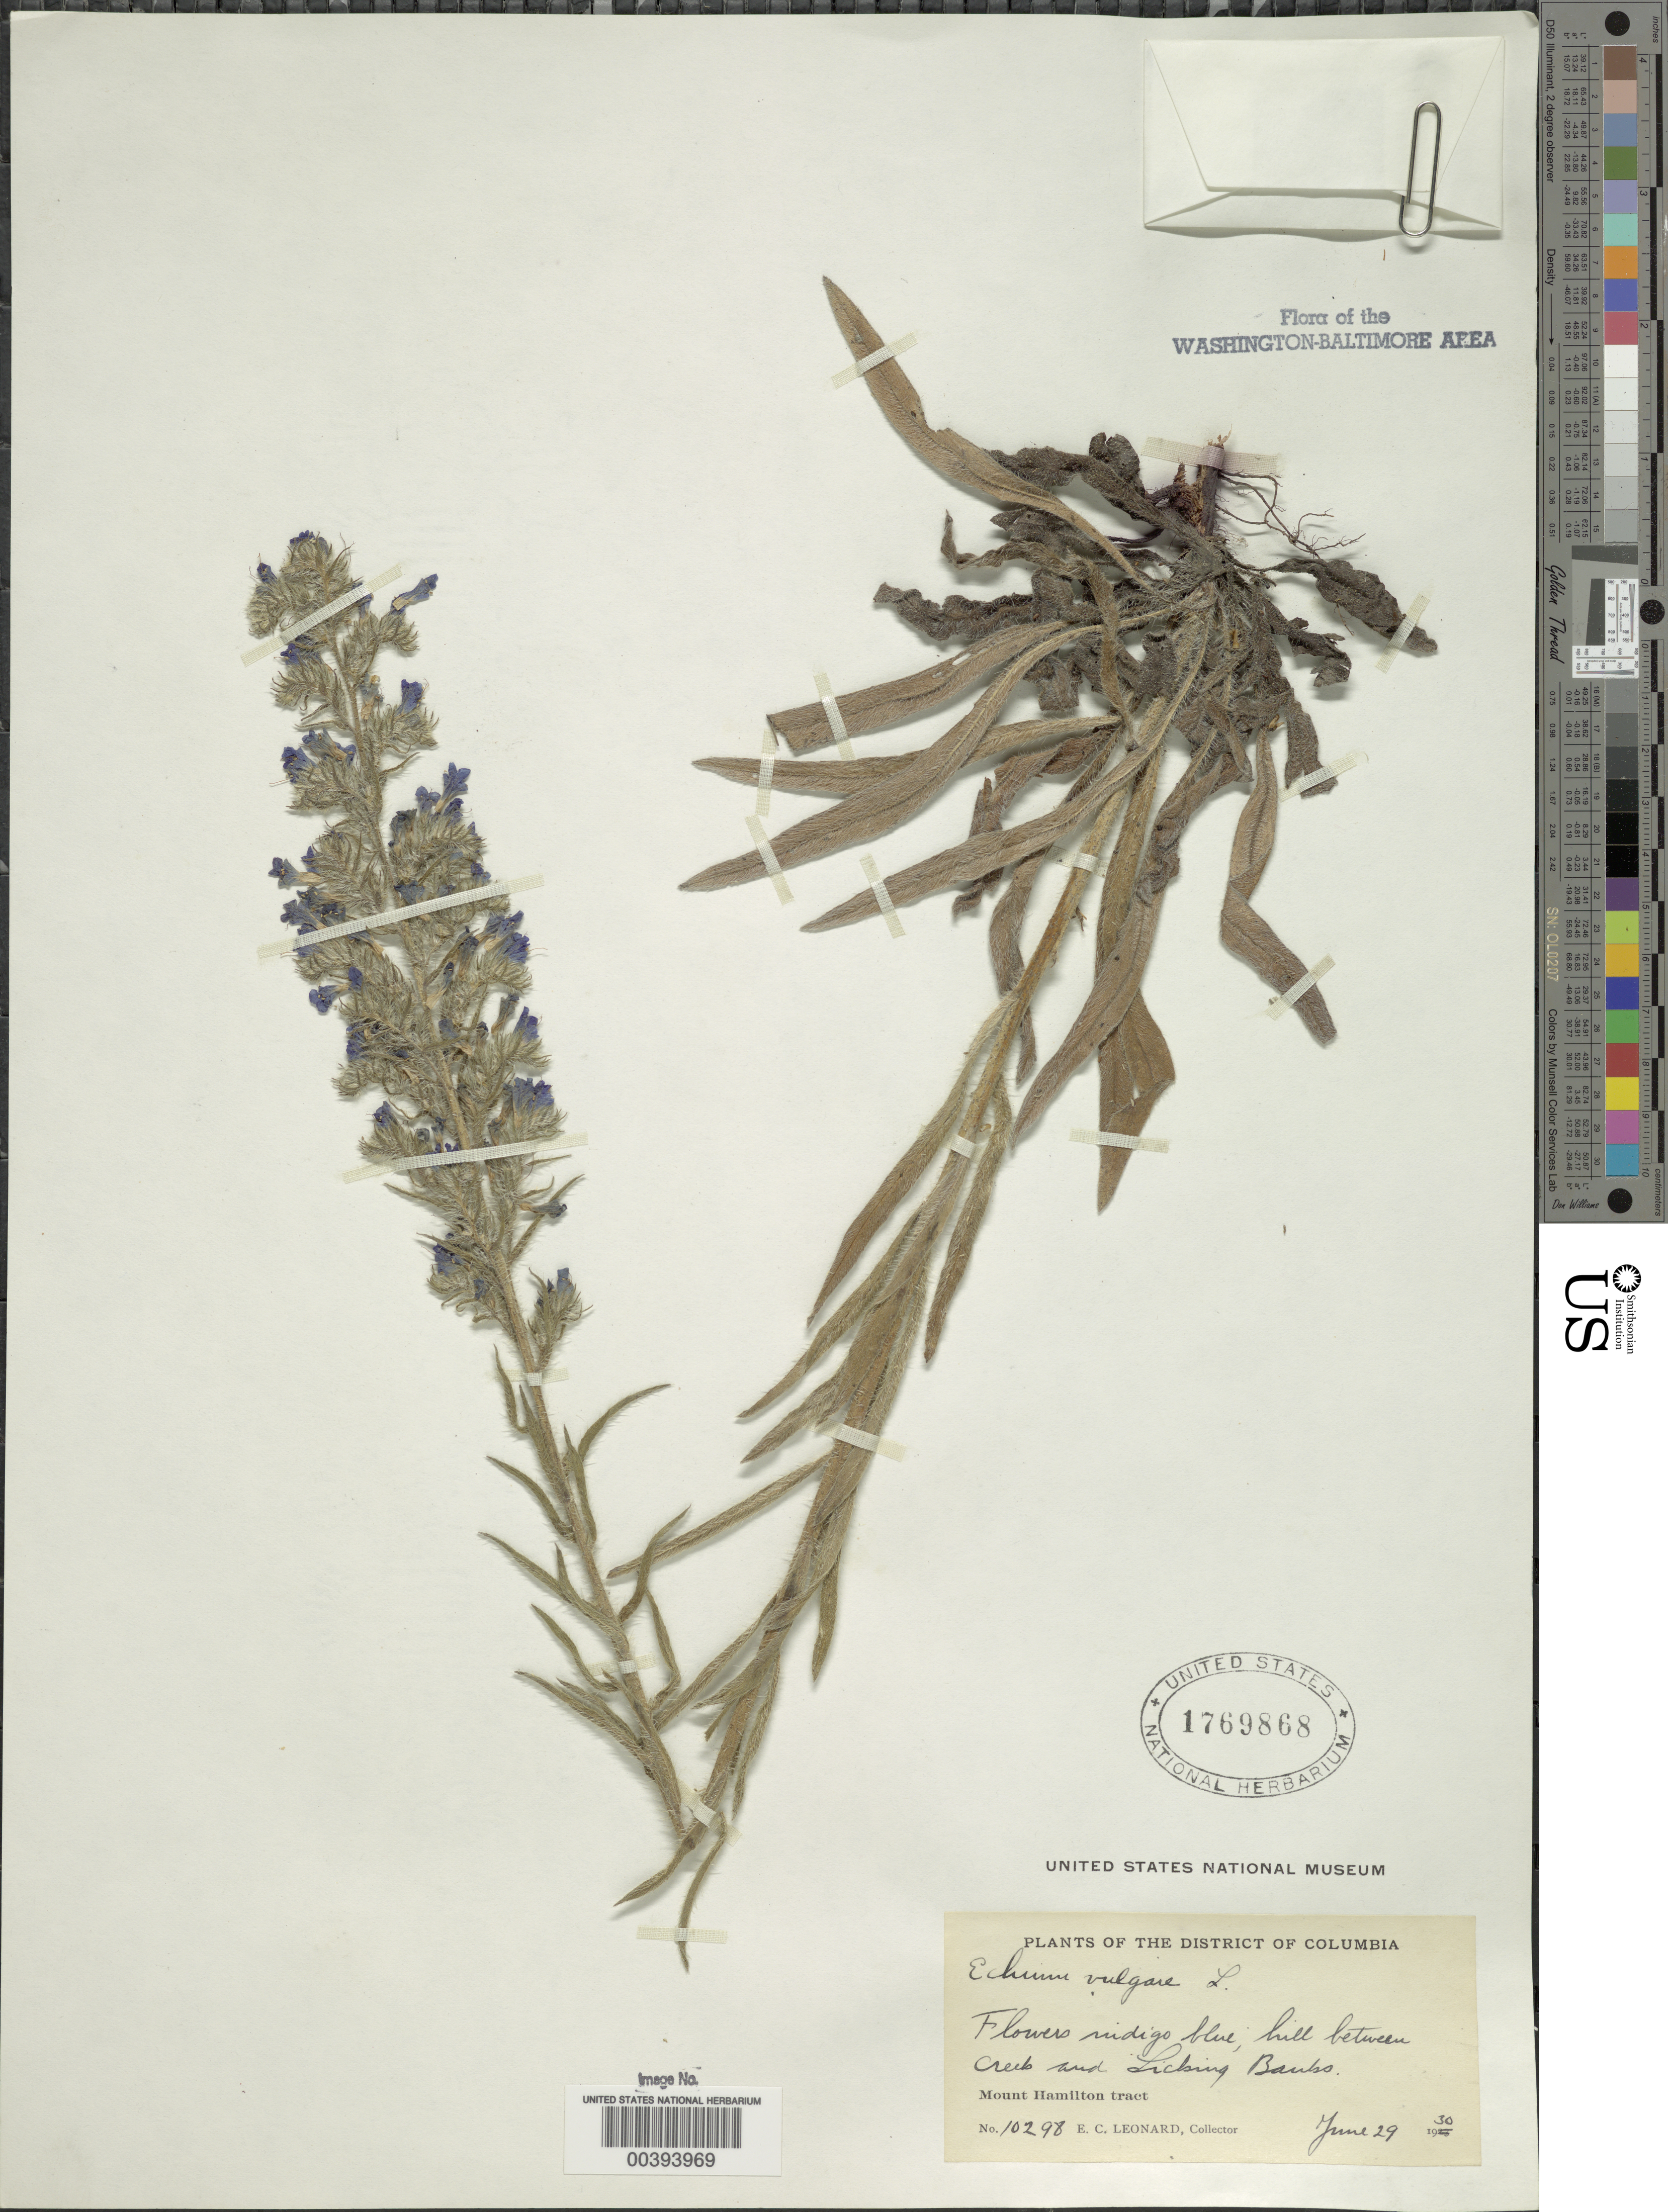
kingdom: Plantae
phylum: Tracheophyta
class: Magnoliopsida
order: Boraginales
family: Boraginaceae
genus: Echium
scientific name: Echium vulgare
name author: L.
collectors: E. C. Leonard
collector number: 10298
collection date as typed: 29 Jun 1930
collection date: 1930-06-29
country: United States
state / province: District of Columbia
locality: Mount Hamilton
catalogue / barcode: US 1769868